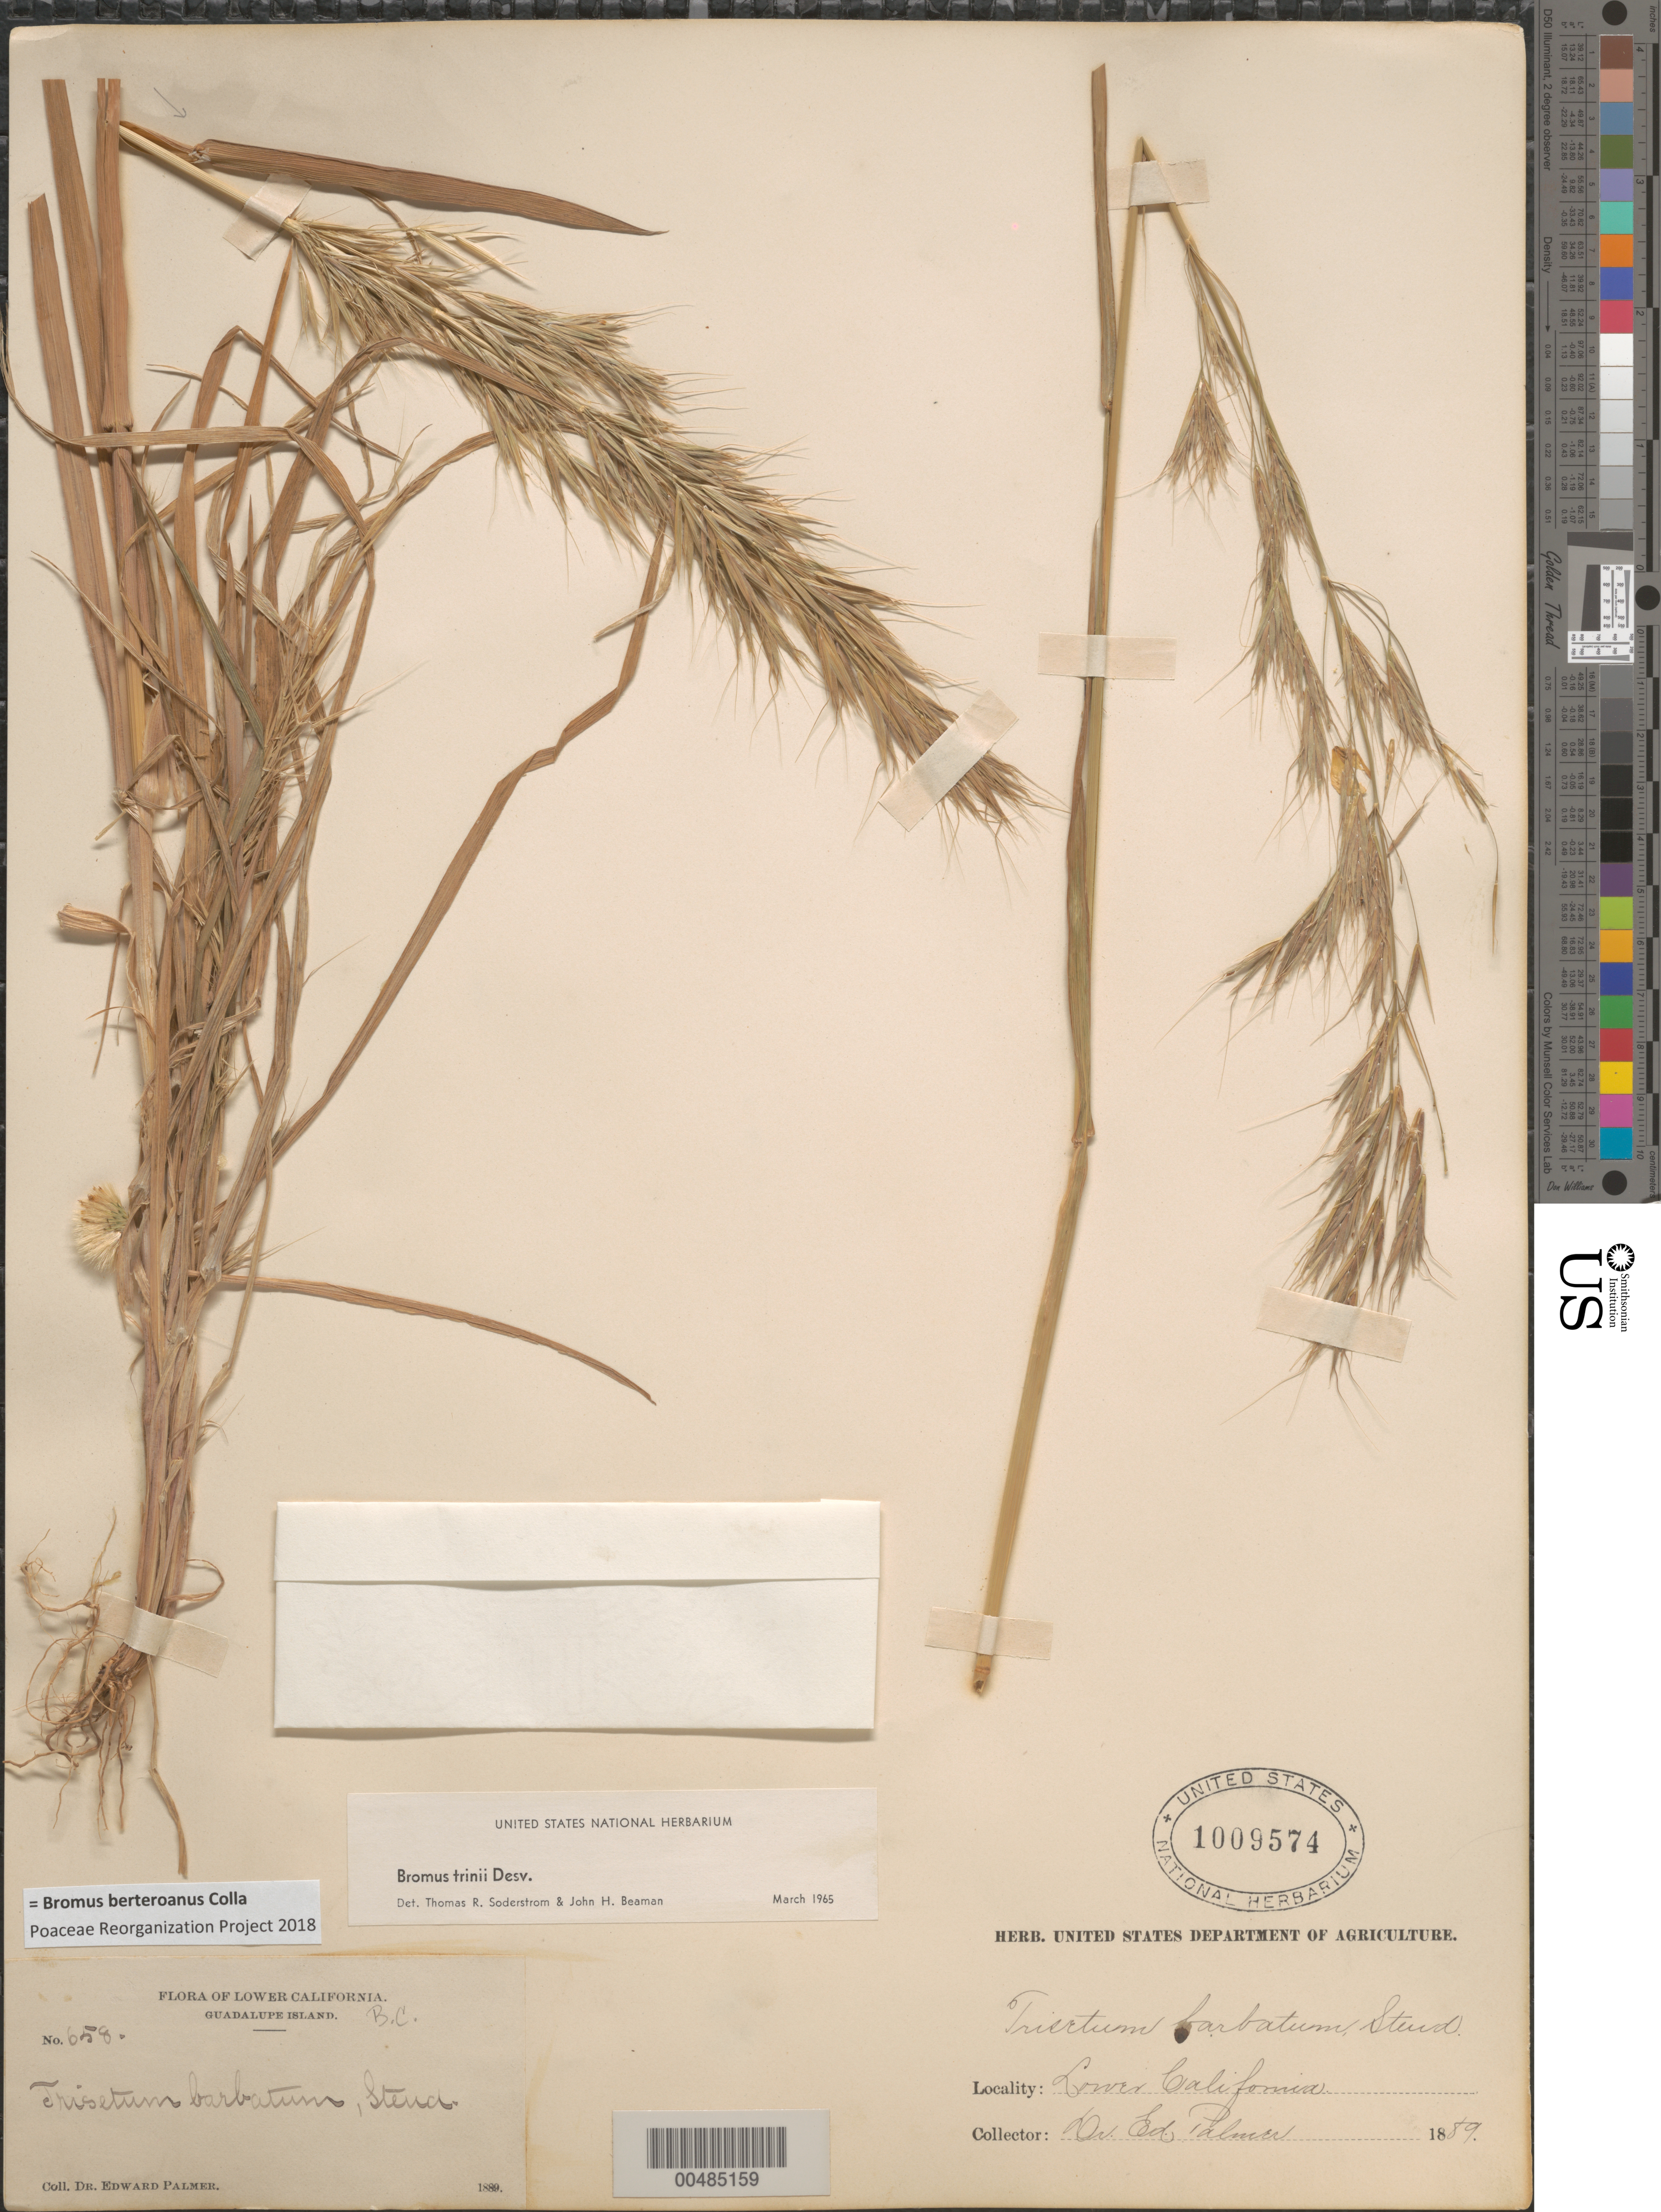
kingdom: Plantae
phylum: Tracheophyta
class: Liliopsida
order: Poales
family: Poaceae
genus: Bromus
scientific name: Bromus berteroanus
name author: Colla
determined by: Poaceae Reorganization Project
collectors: E. Palmer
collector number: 658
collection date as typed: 1889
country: Mexico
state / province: Baja California Norte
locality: Guadalupe Island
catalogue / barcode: US 1009574